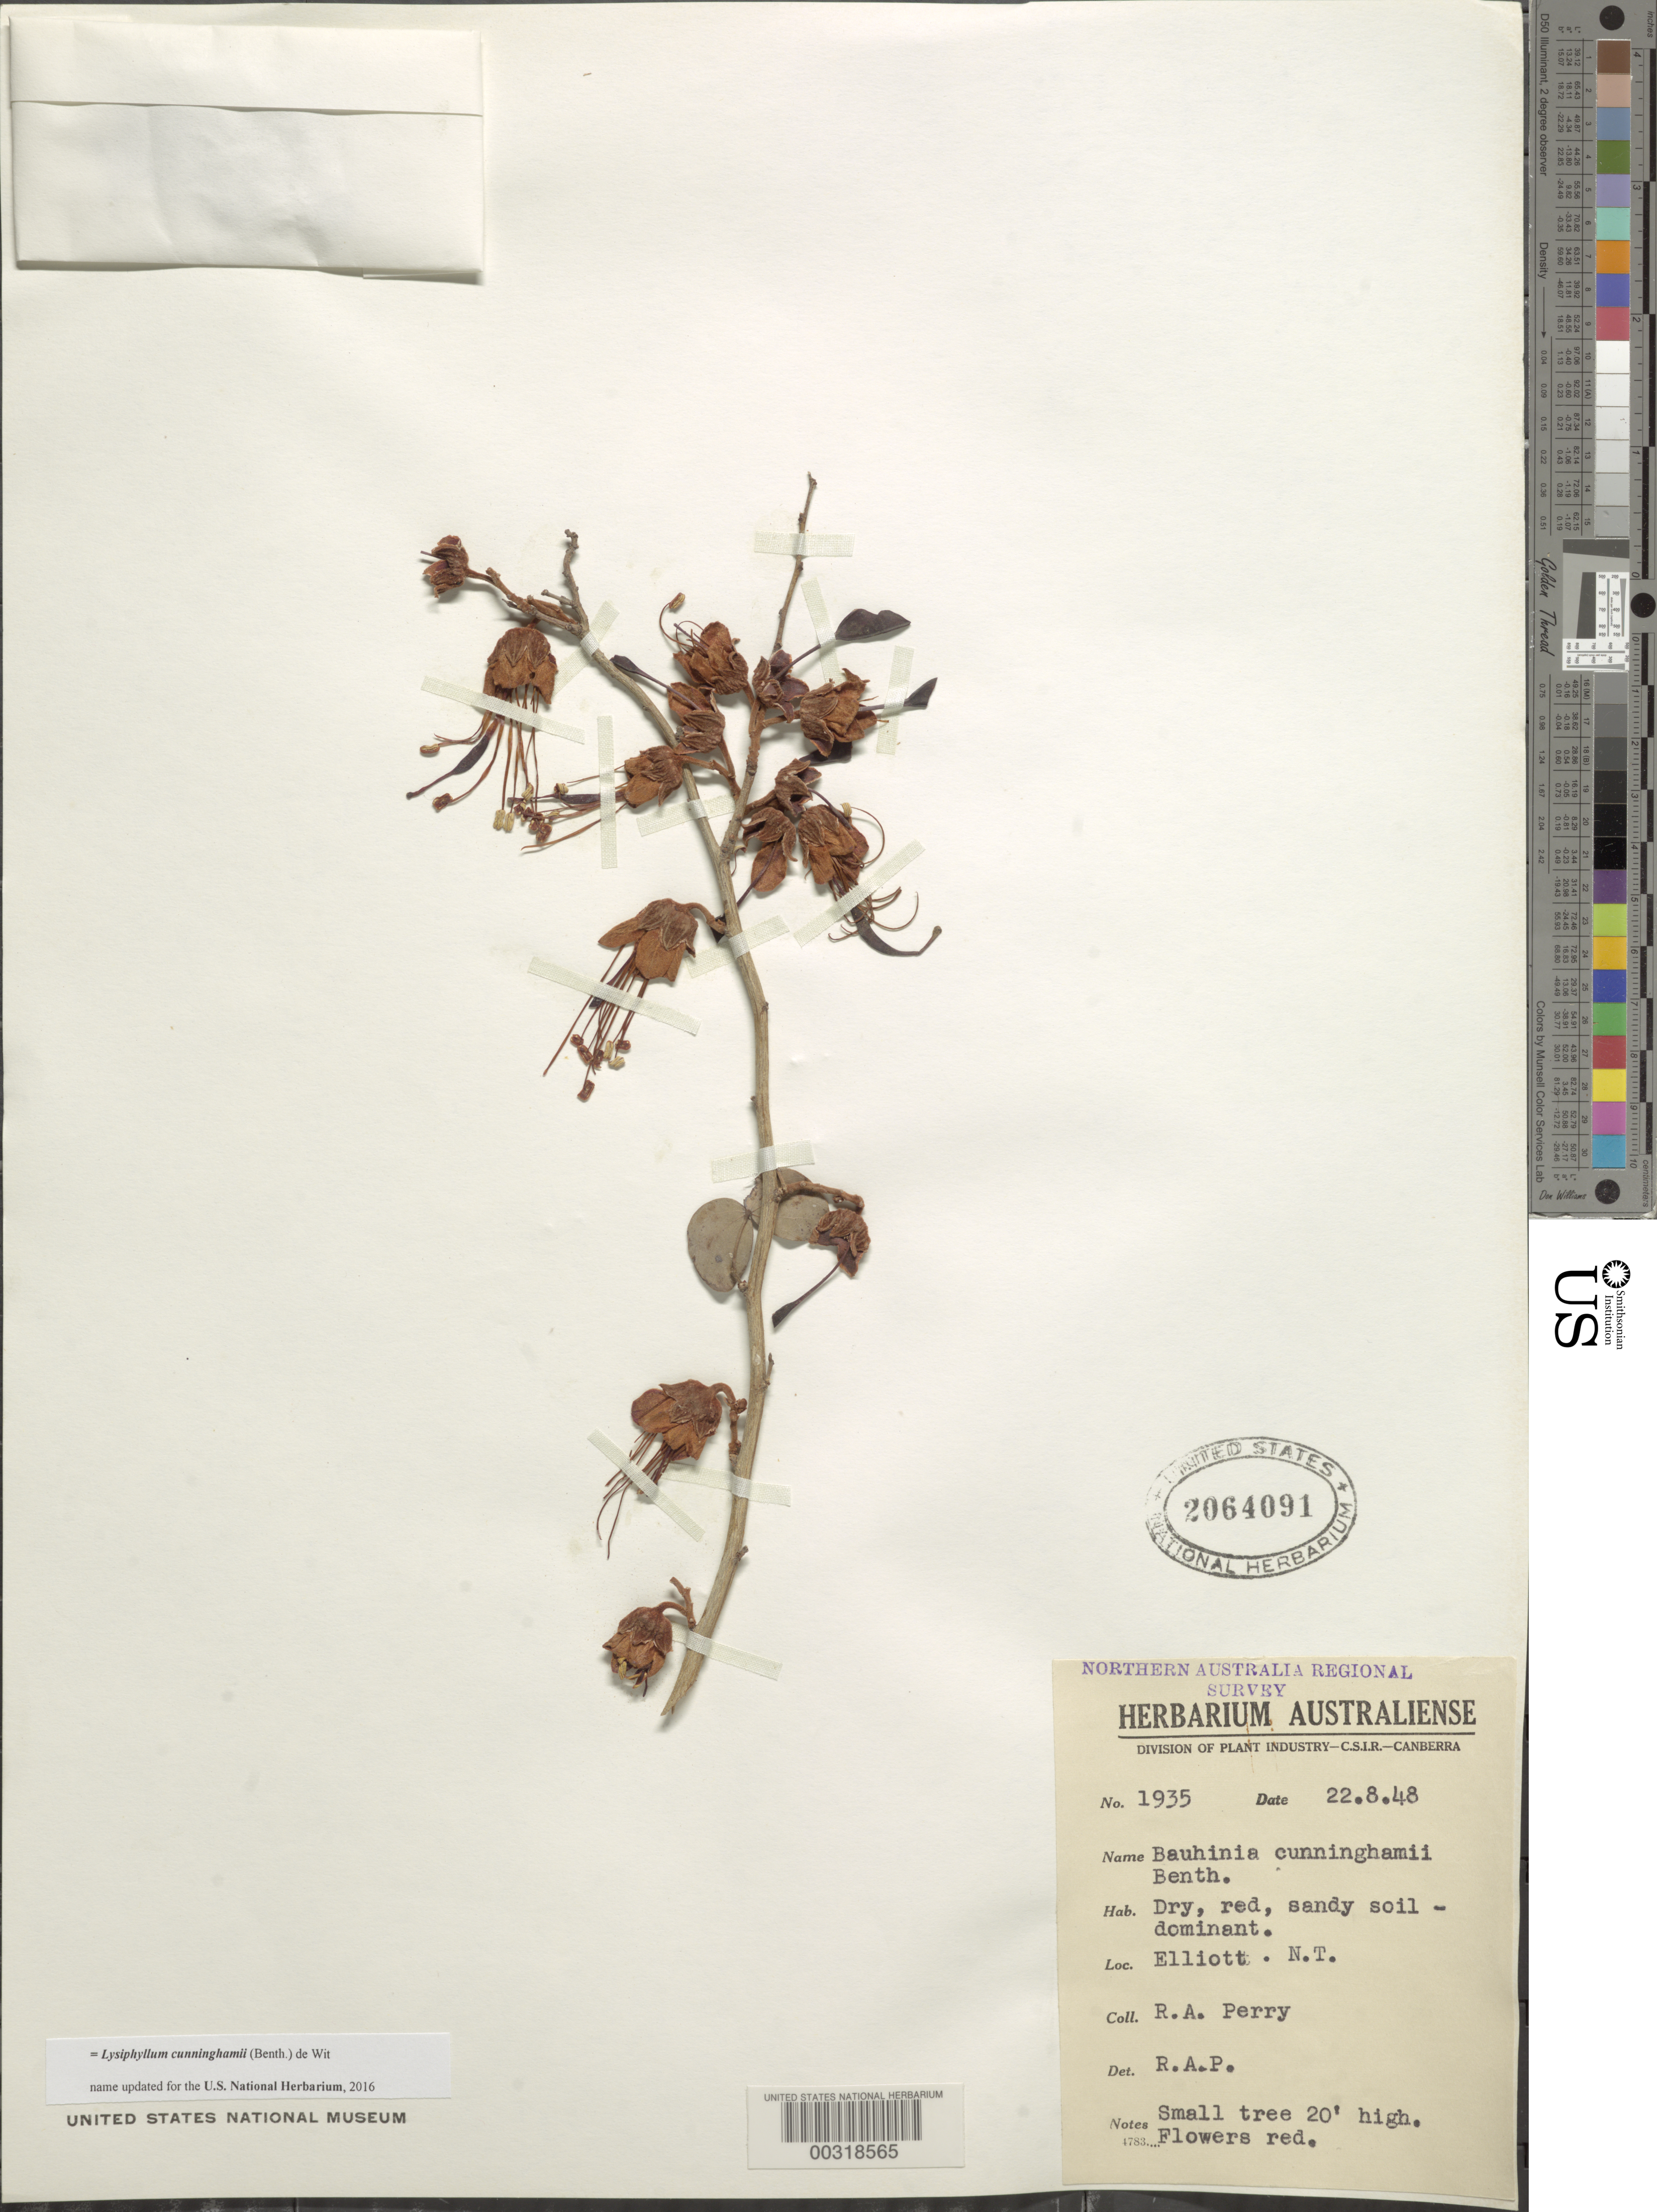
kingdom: Plantae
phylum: Tracheophyta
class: Magnoliopsida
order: Fabales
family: Fabaceae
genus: Tessmannia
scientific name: Tessmannia dewildemaniana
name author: Harms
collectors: Perry, R. A.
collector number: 1935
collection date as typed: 22 Aug 1948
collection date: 1948-08-22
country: Australia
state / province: Northern Territory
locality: Elliott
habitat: Dry, red, sandy soil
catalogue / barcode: US 2064091